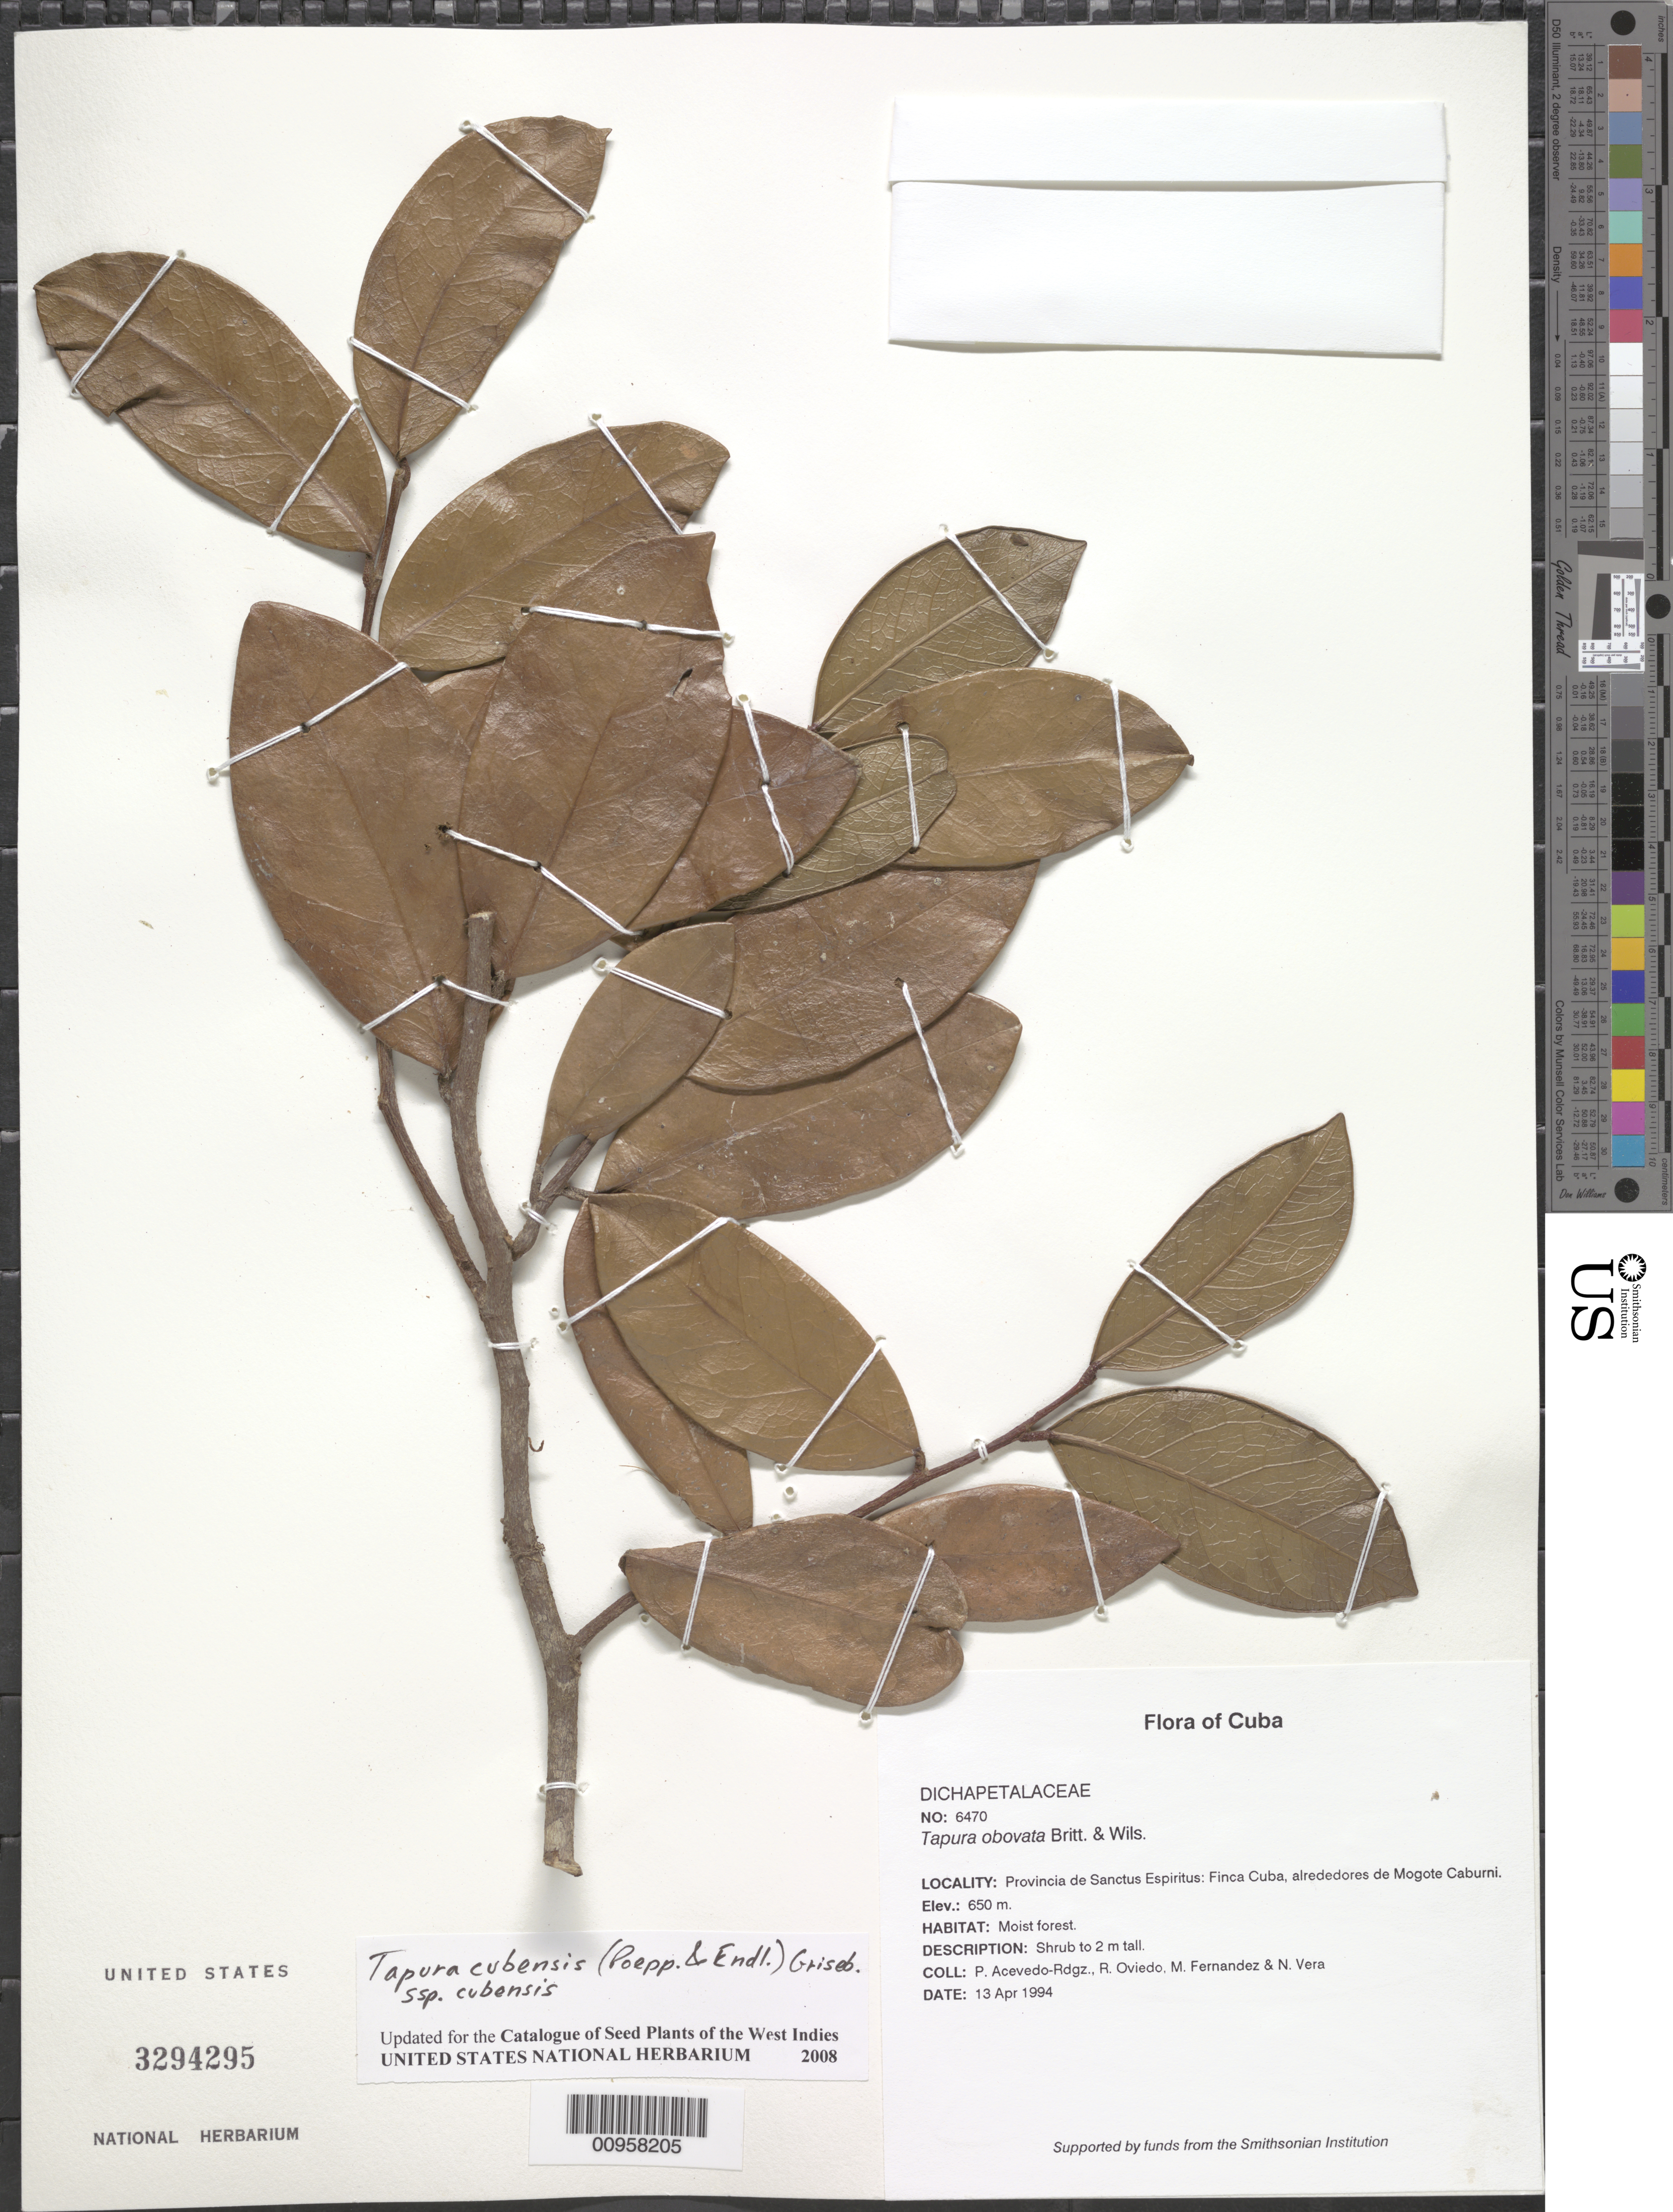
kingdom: Plantae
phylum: Tracheophyta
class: Magnoliopsida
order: Malpighiales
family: Dichapetalaceae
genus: Tapura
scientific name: Tapura cubensis subsp. cubensis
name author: (Poepp.) Griseb.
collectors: P. Acevedo-Rodr., R. Oviedo, M. Fernández & N. Vera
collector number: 6470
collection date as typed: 13 Apr 1994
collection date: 1994-04-13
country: Cuba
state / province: Sancti Spíritus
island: Cuba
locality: Finca Cuba, alrededores de Mogote Caburni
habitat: Moist forest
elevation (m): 650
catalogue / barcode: US 3294295